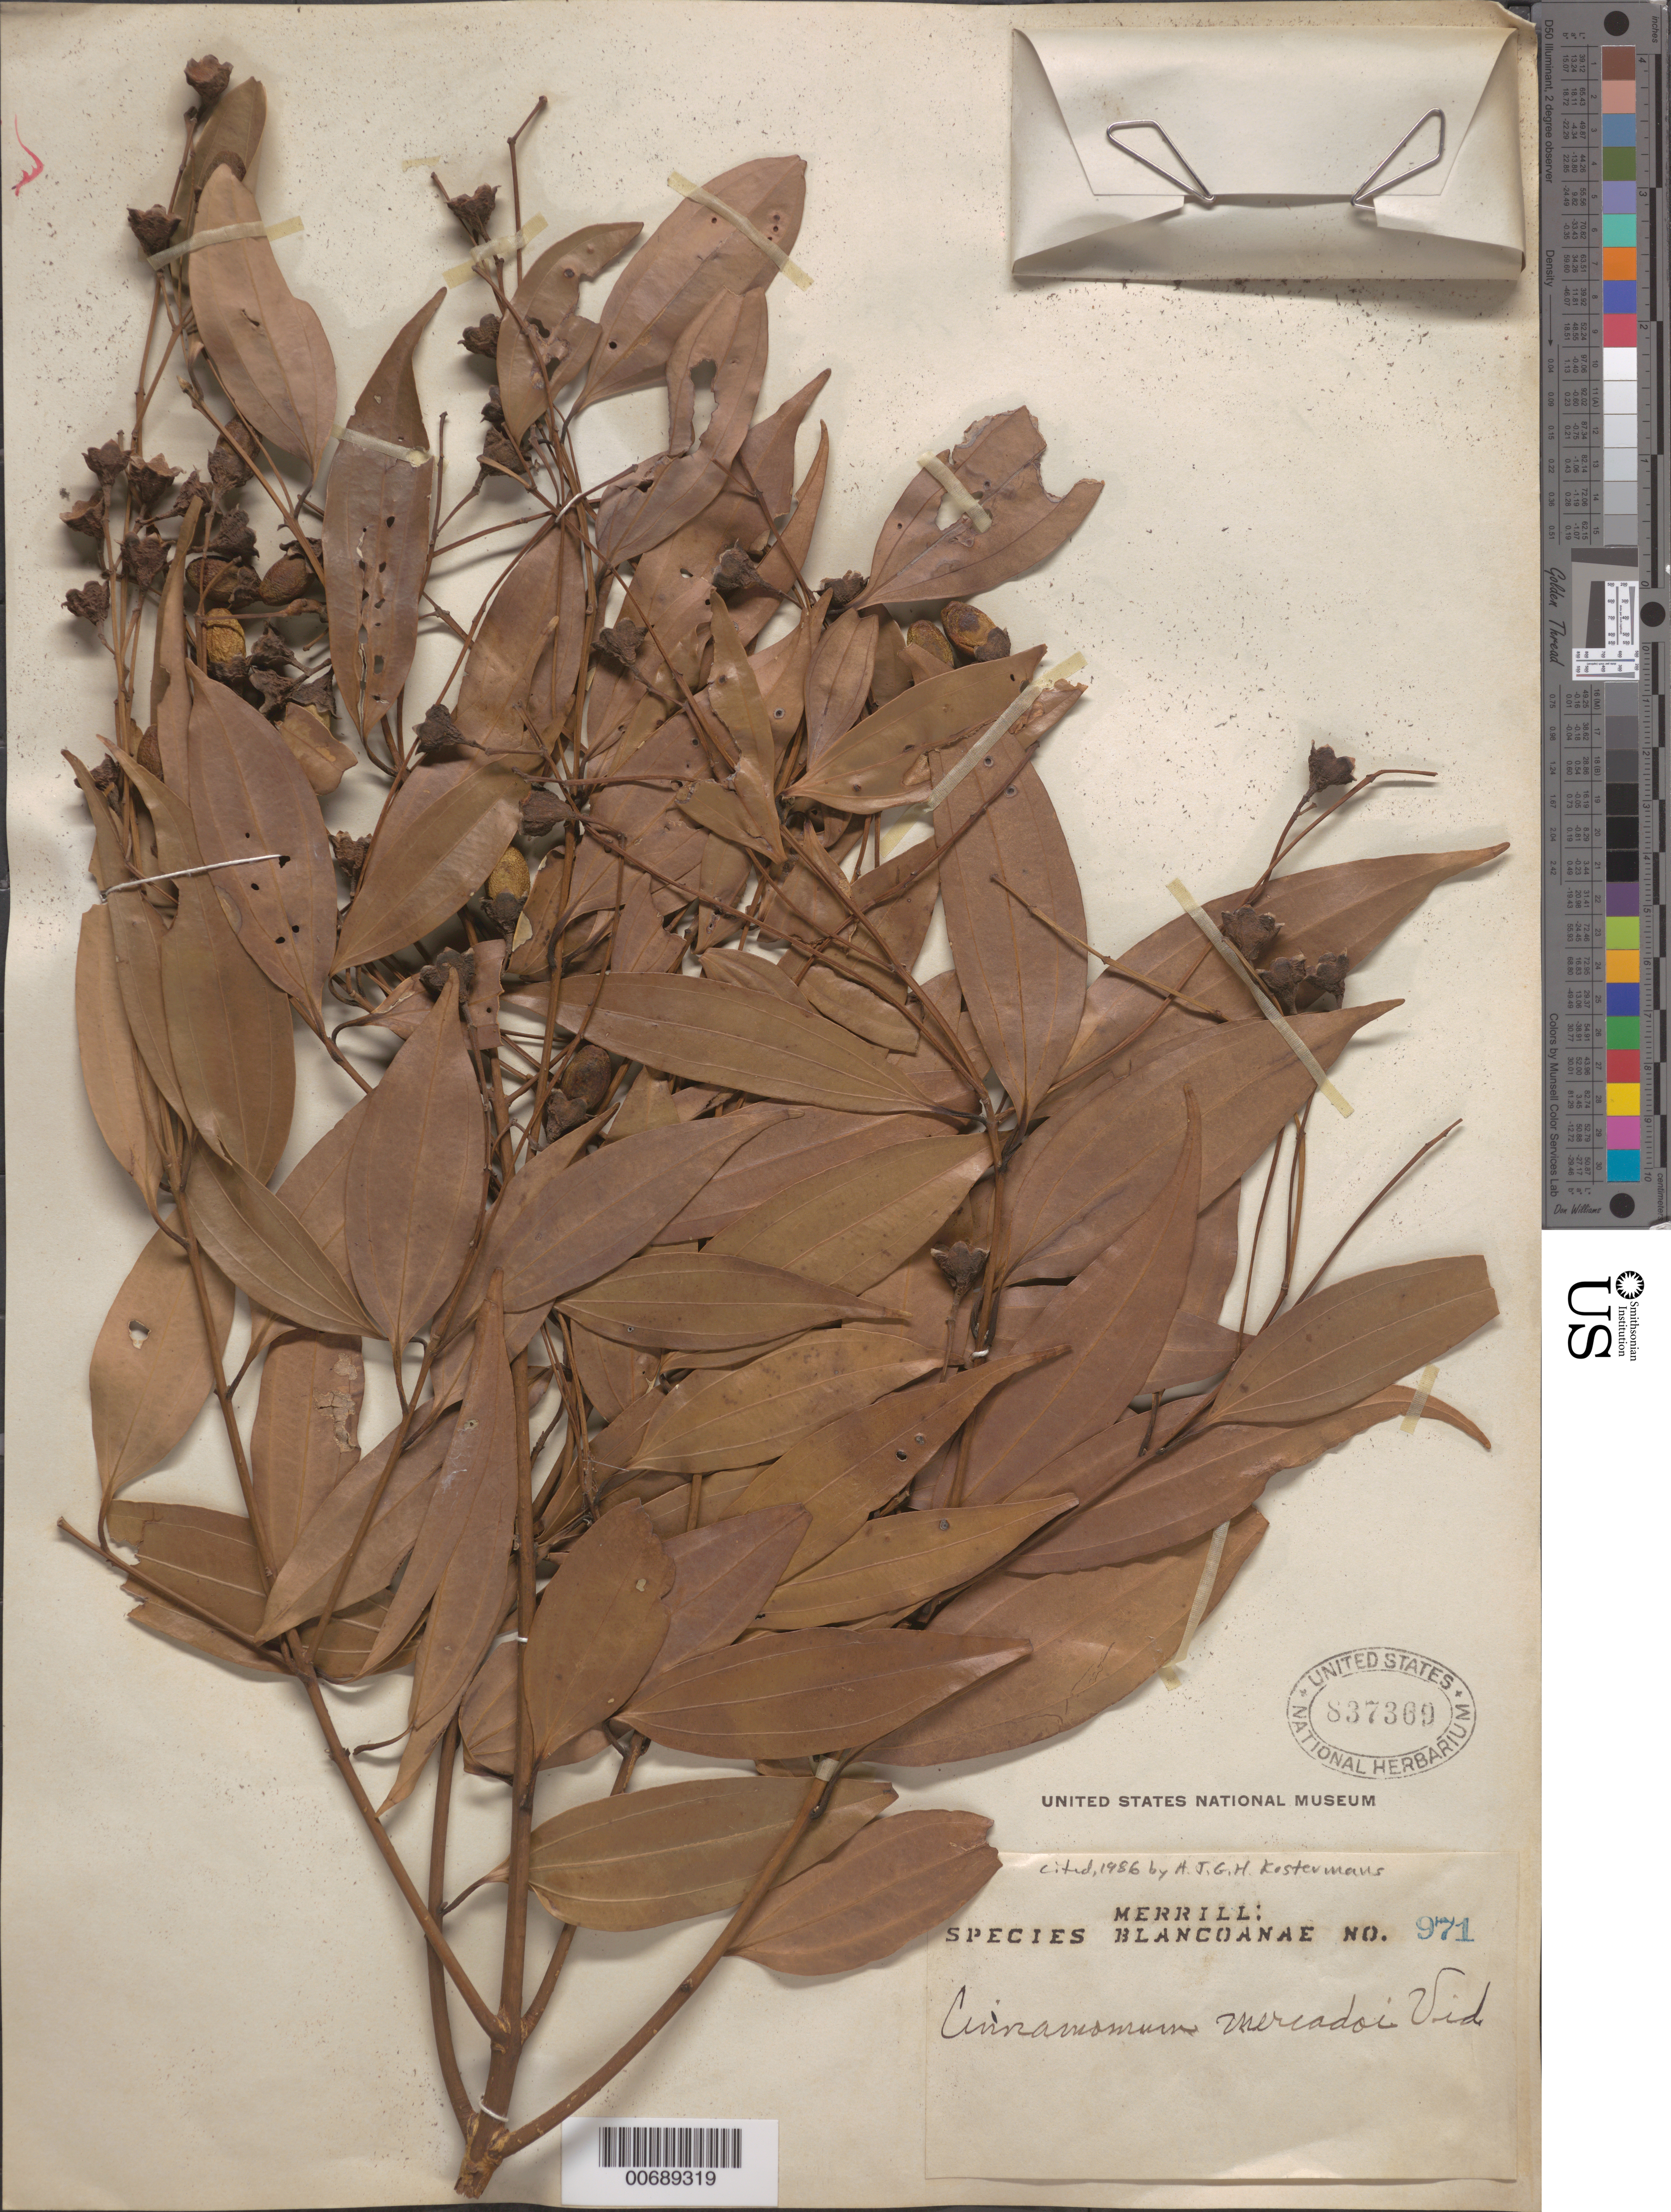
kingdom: Plantae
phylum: Tracheophyta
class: Magnoliopsida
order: Laurales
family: Lauraceae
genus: Cinnamomum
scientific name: Cinnamomum mercadoi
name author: Vidal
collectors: E. D. Merrill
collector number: Sp. Blancoan. 0971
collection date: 1916-06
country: Philippines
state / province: Calabarzon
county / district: Rizal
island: Luzon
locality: Antipolo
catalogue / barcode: US 837369